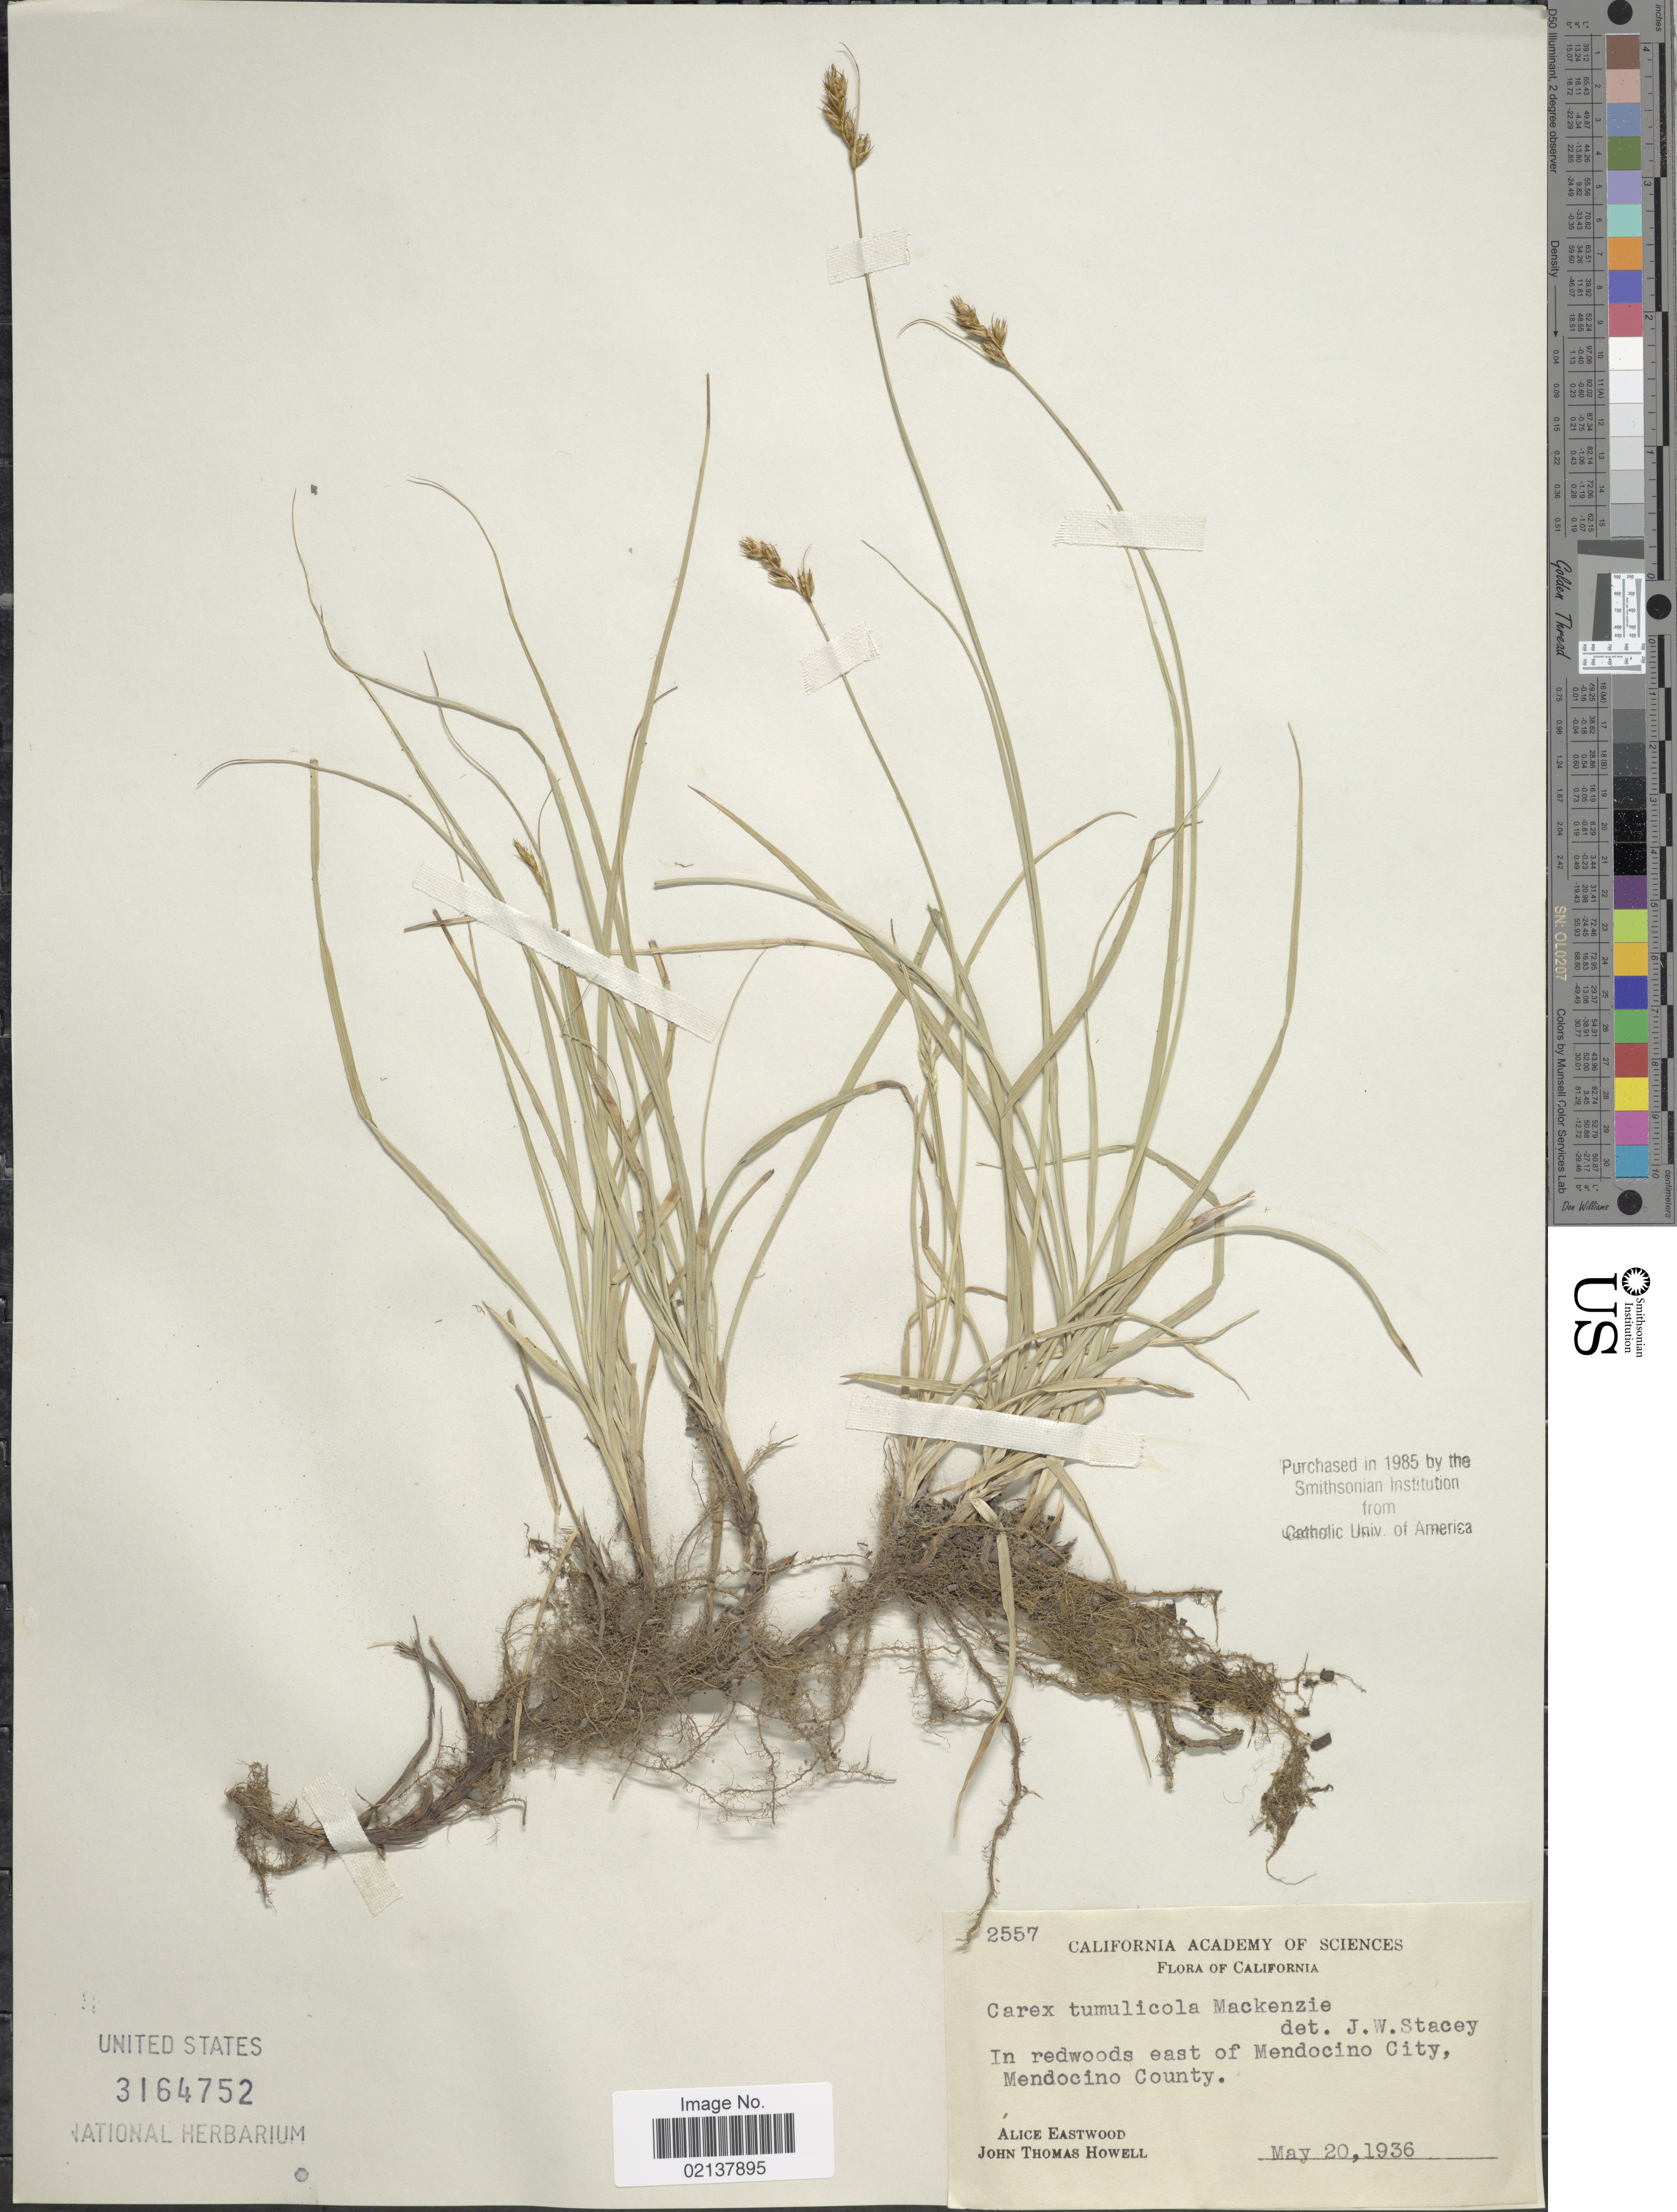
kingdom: Plantae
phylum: Tracheophyta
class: Liliopsida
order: Poales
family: Cyperaceae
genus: Carex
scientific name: Carex tumulicola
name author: Mack.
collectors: A. Eastwood & J. T. Howell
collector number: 2557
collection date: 1936-05-20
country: United States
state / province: California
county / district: Mendocino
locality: In redwoods east of Mendocino City, Mendocino County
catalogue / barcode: US 3164752